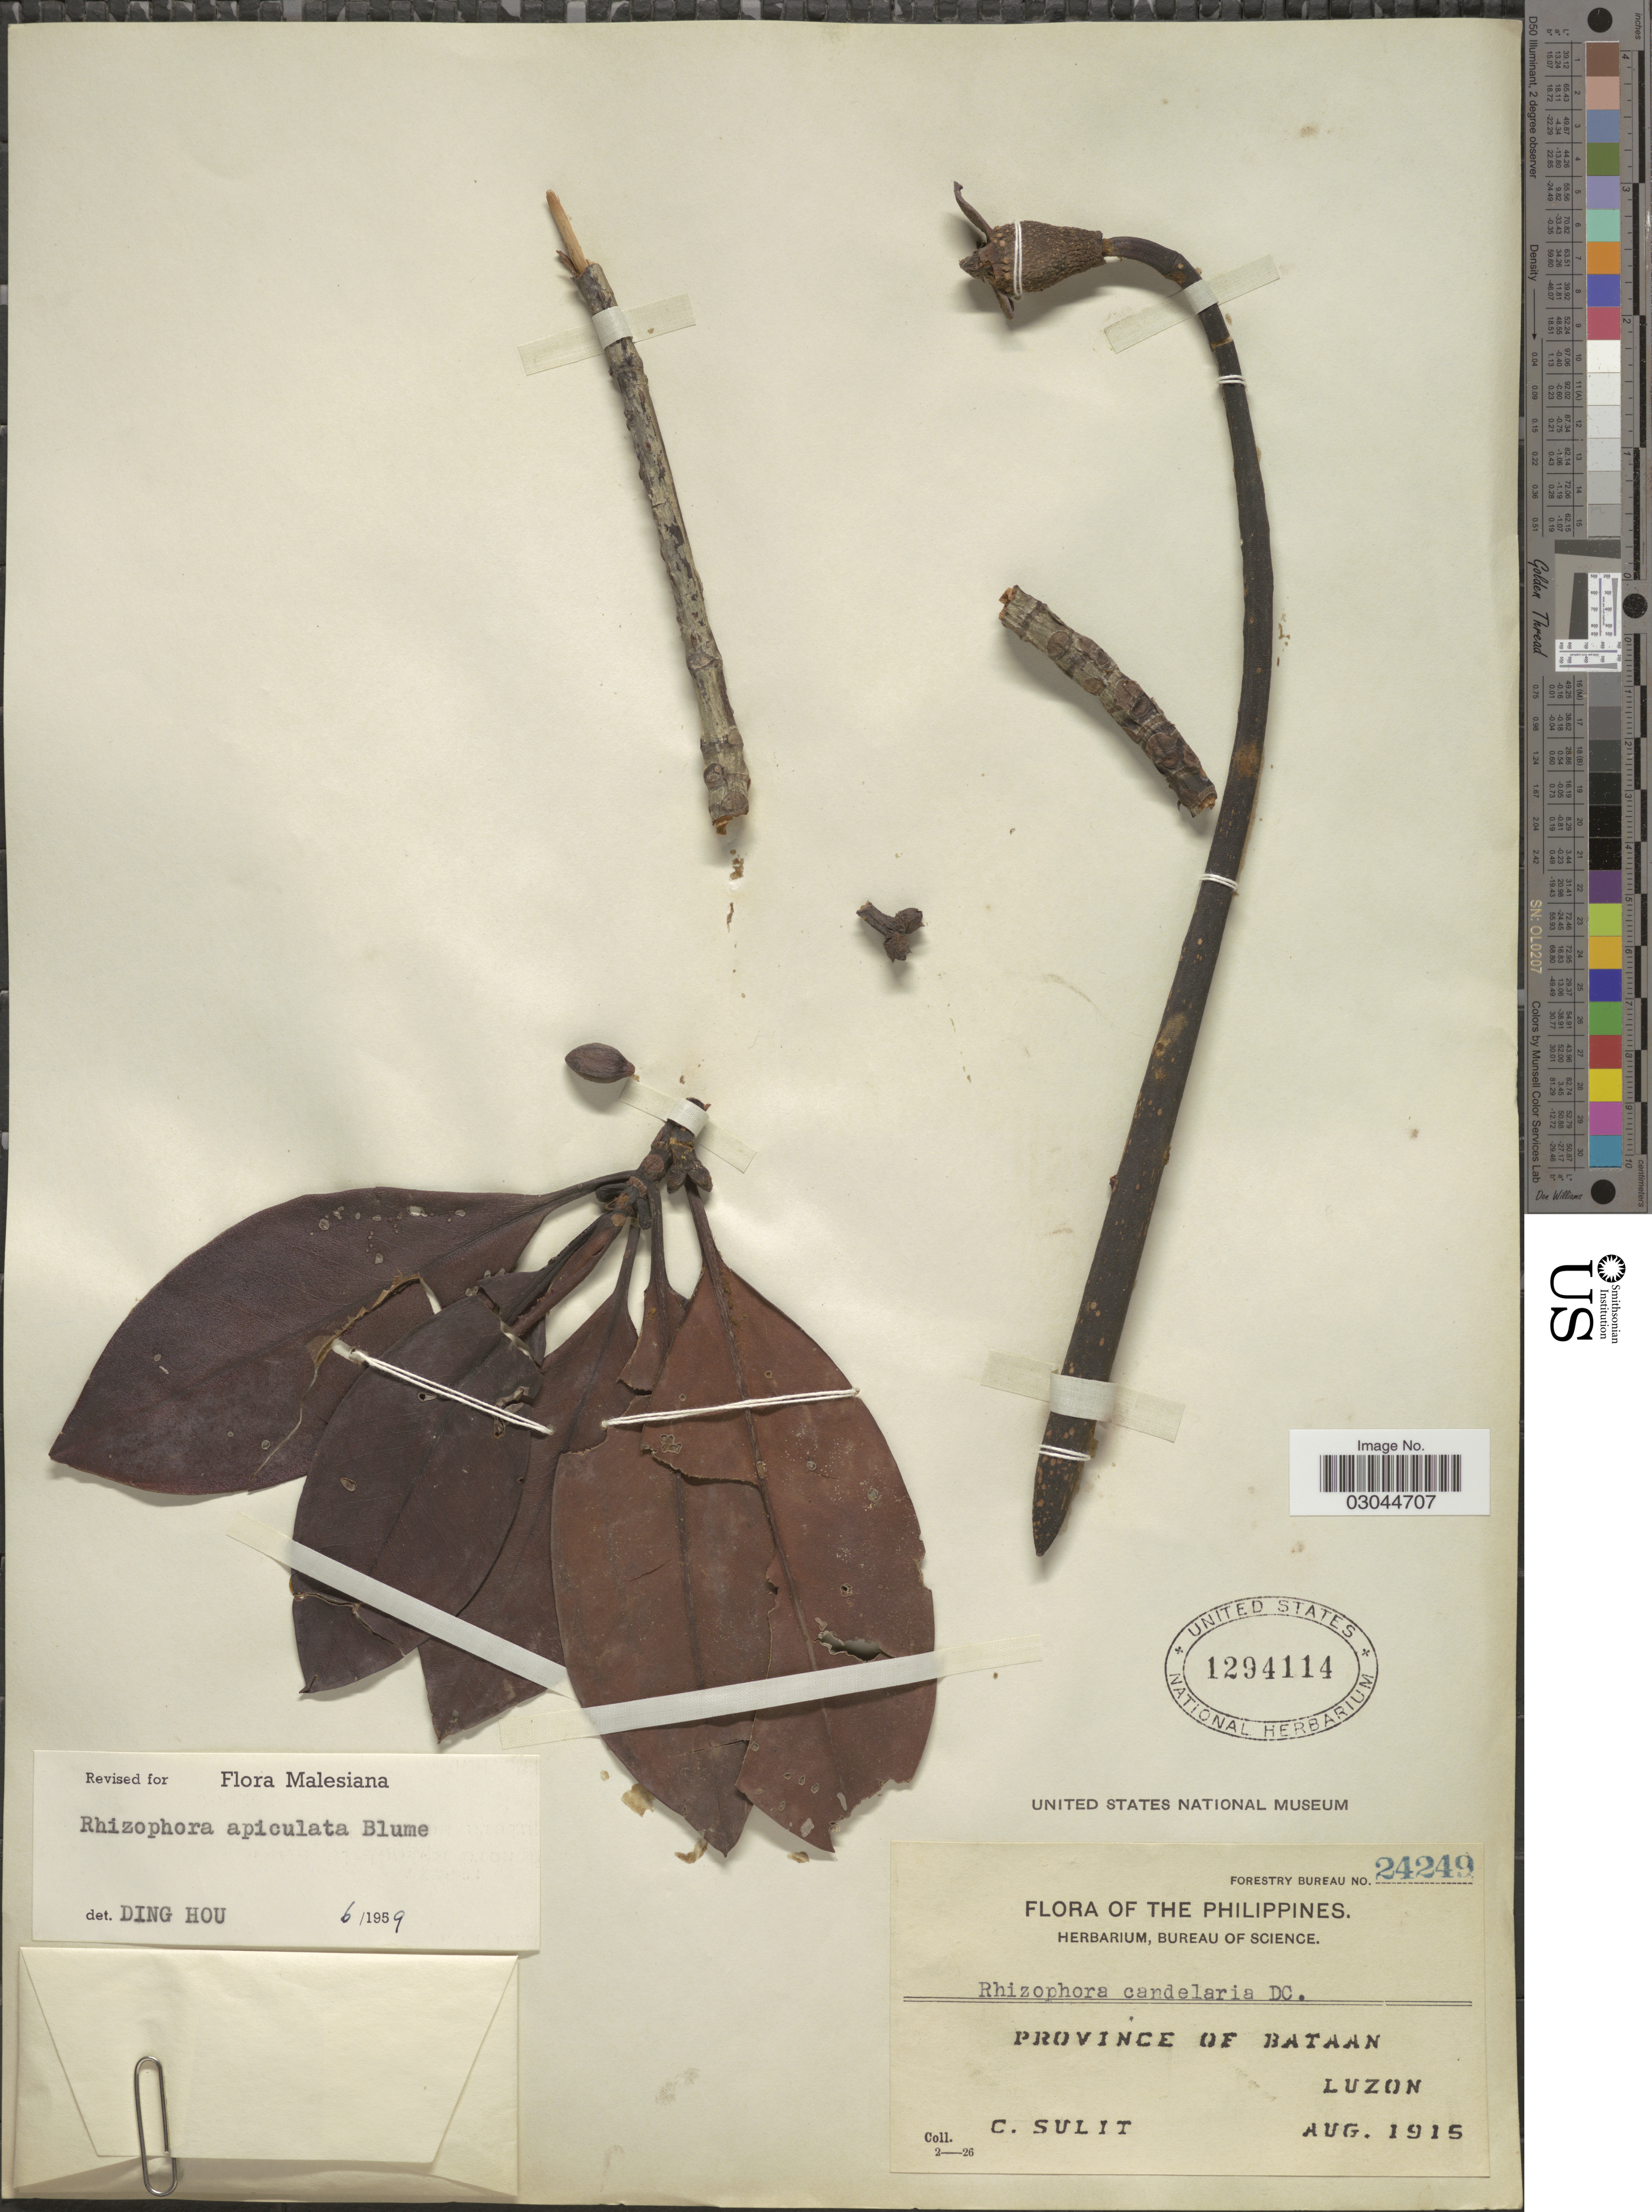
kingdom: Plantae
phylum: Tracheophyta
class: Magnoliopsida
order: Malpighiales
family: Rhizophoraceae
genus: Rhizophora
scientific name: Rhizophora apiculata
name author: Blume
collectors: C. Sulit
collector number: Forestry Bureau 24249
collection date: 1915-08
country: Philippines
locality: Province of Bataan. Luzon.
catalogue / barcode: US 1294114